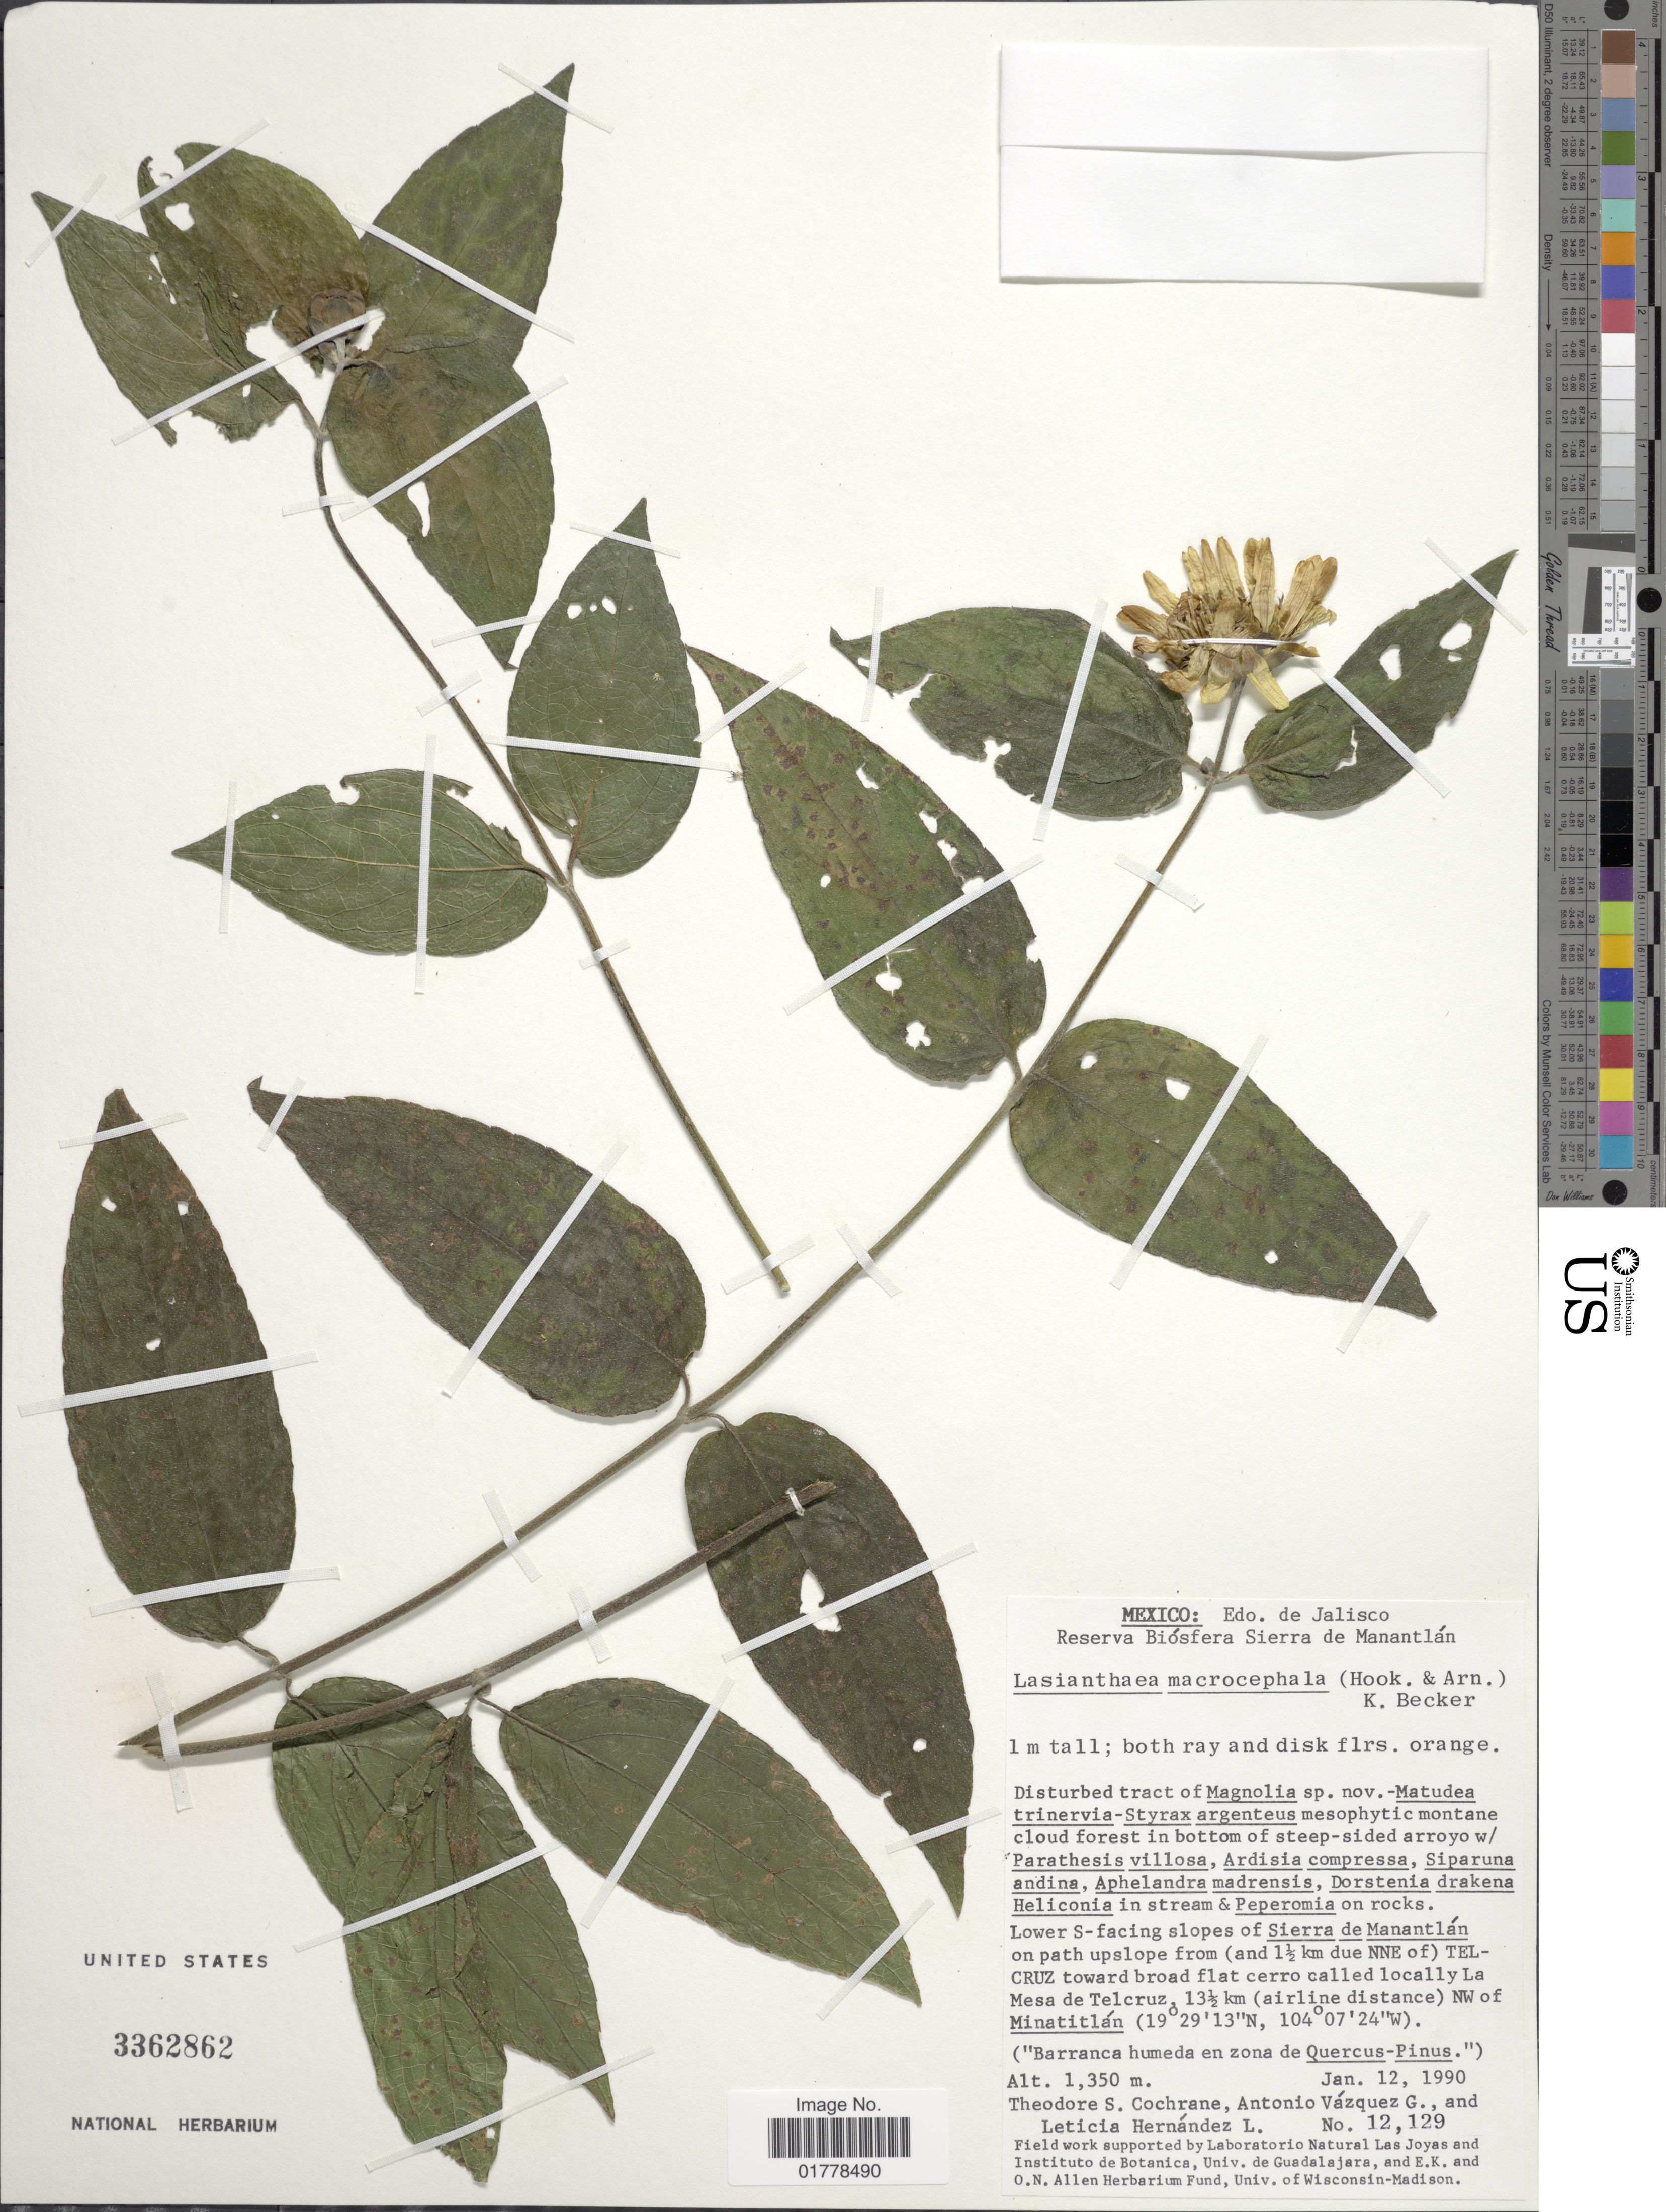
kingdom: Plantae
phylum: Tracheophyta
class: Magnoliopsida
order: Asterales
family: Asteraceae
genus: Lasianthaea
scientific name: Lasianthaea macrocephala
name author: (Hook. & Arn.) K.M. Becker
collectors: T. S. Cochrane, A. Vasquez & S. Hernandez L.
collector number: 12129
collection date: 1990-01-12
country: Mexico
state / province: Jalisco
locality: Mexico: Edo. de Jalisco. Reserva Biósfera Sierra de Manantlán. Lower S-facing slopes of Sierra de Manantlán on path upslope from (and 1½ km due NNE of) Telcruz toward broad flat cerro called locally La Mesa de Telcruz, 13½ km (airline distance) NW of Minatitlán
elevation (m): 1350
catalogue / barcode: US 3362862